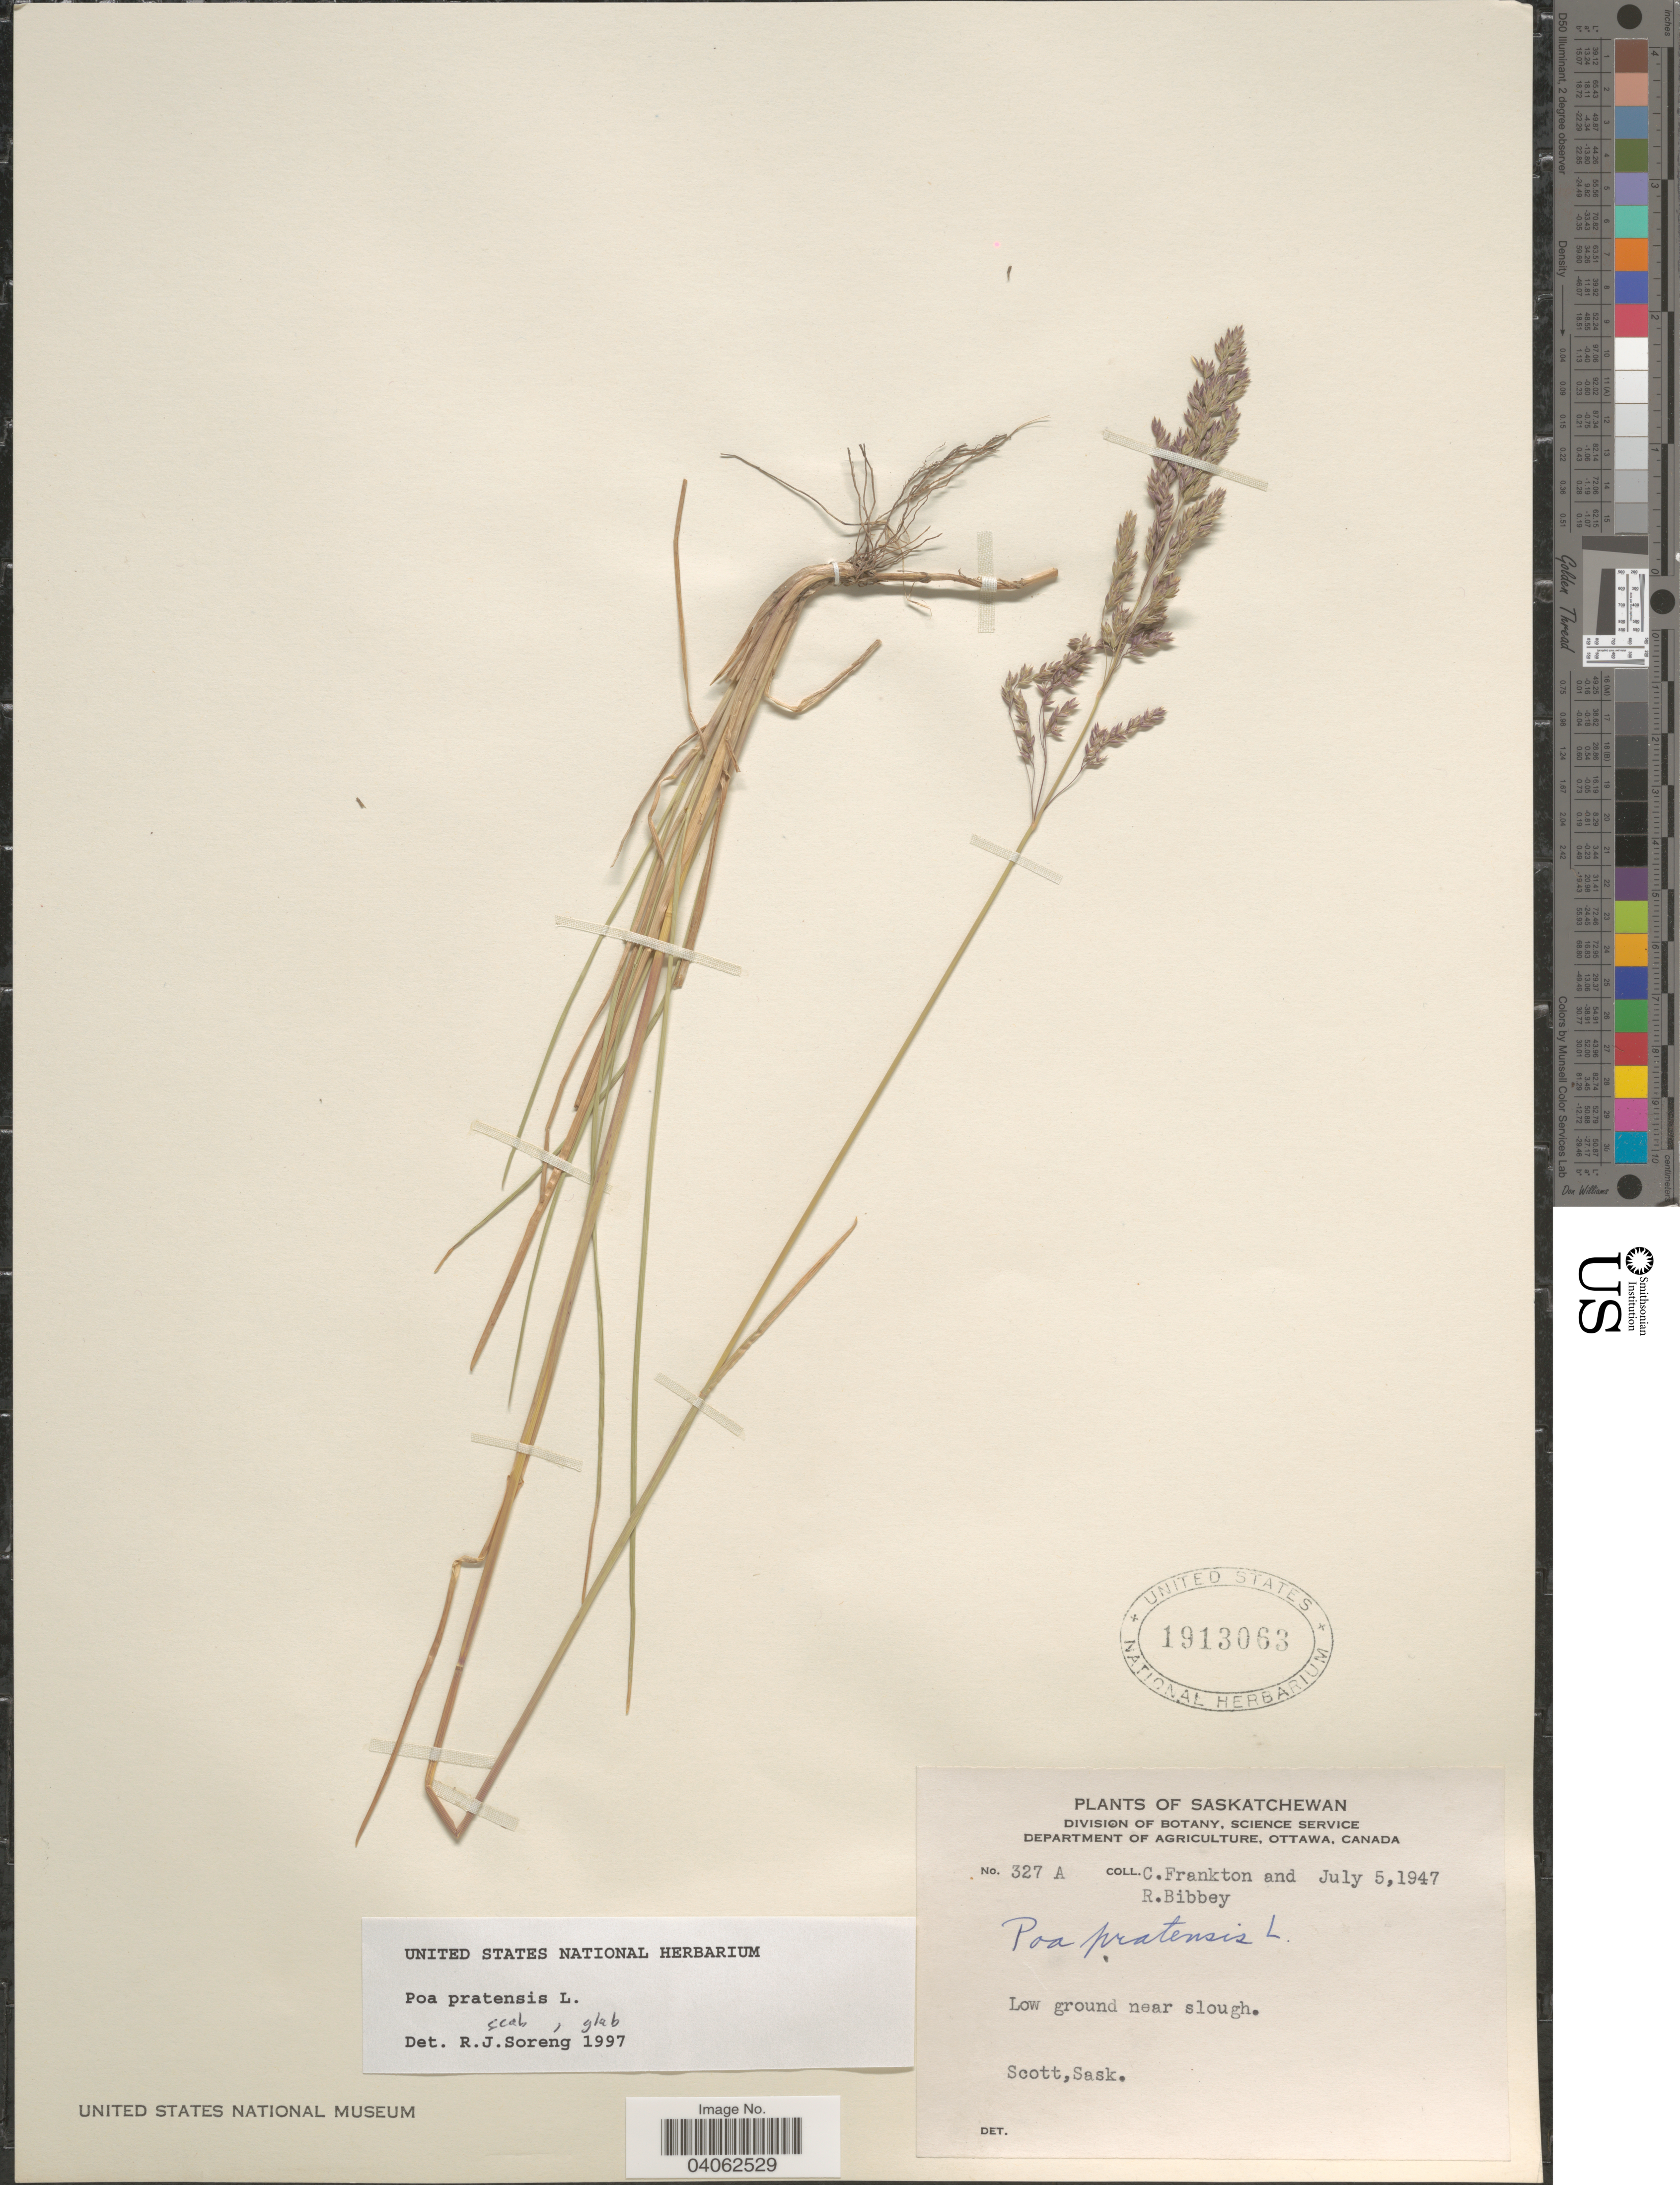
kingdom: Plantae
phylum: Tracheophyta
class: Liliopsida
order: Poales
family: Poaceae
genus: Poa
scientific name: Poa pratensis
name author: L.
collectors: C. Frankton & R. Bibbey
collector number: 327A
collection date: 1947-07-05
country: Canada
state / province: Saskatchewan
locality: Low ground near slough. Scott.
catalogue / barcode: US 1913063